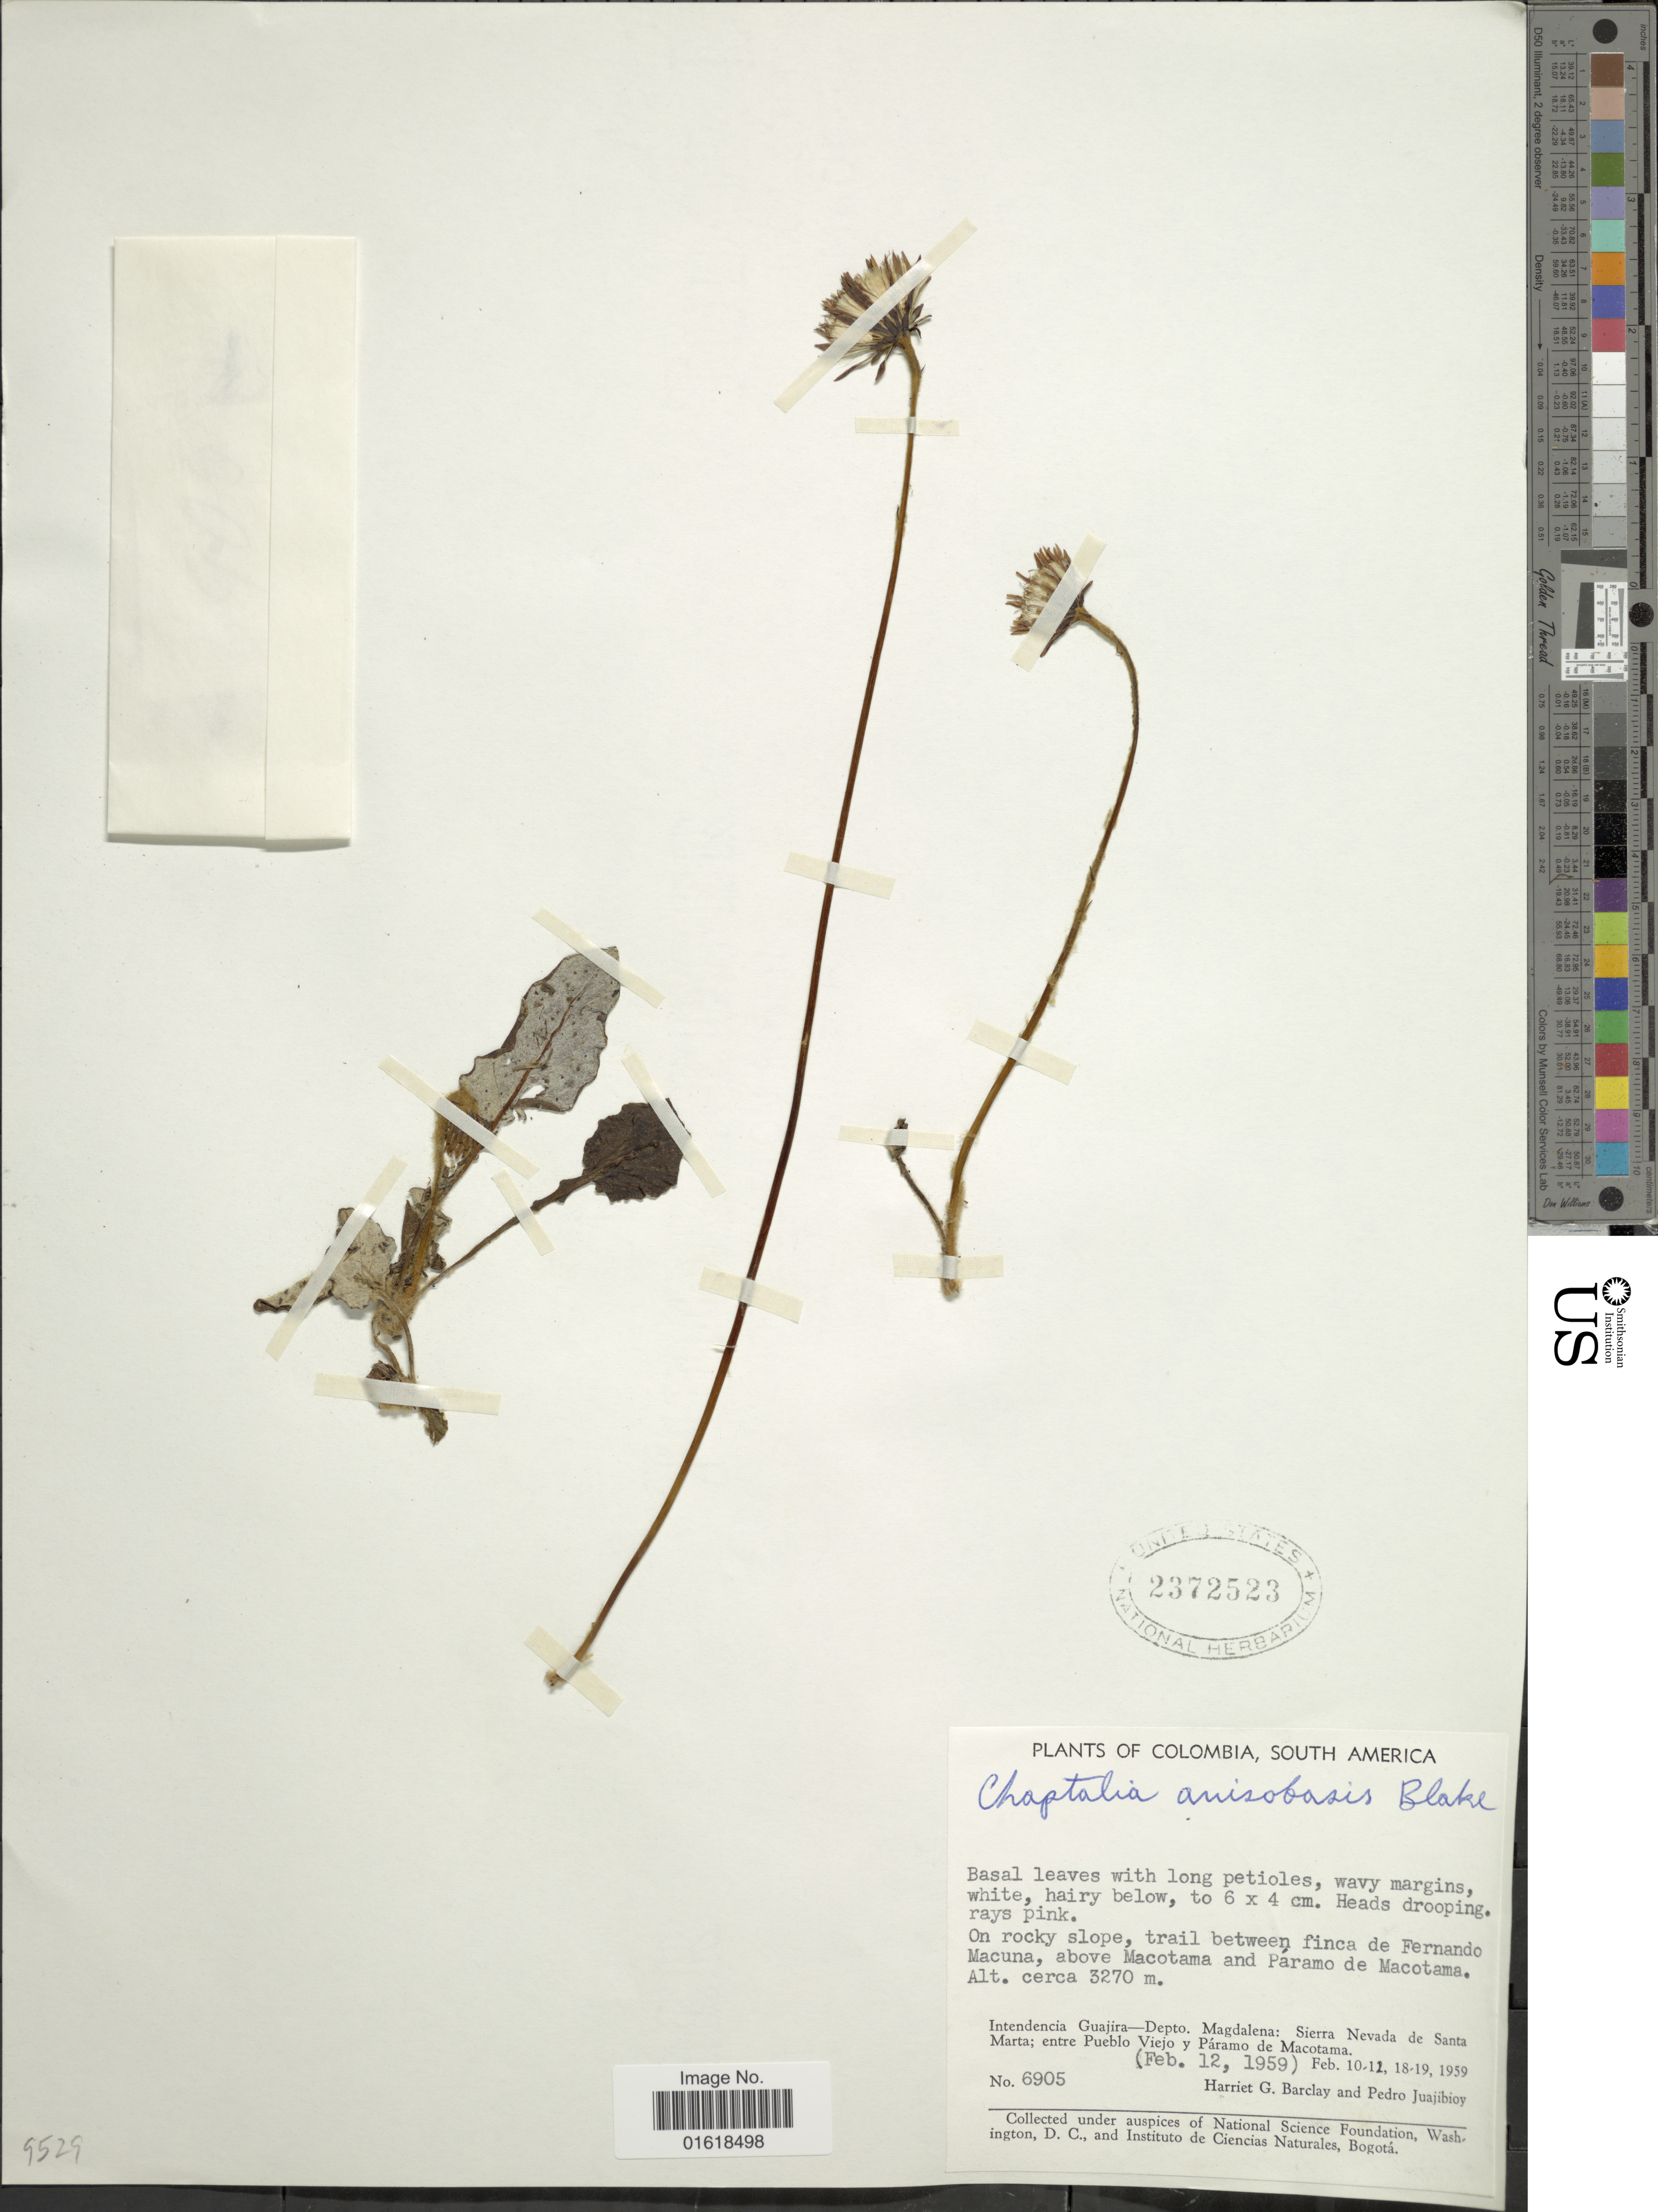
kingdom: Plantae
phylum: Tracheophyta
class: Magnoliopsida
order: Asterales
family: Asteraceae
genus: Chaptalia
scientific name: Chaptalia anisobasis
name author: S.F. Blake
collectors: H. G. Barclay & P. Juajibioy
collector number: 6905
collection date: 1959-02-12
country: Colombia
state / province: Magdalena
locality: On rocky slope, trail between finca de Fernando Macuna, above Macotama and Paramo de Macotama. Intendencia Guajira-Depto. Magdalena: Sierra Nevada de Santa Marta; entre Pueblo Viejo y Páramo de Macotama.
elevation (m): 3270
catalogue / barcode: US 2372523